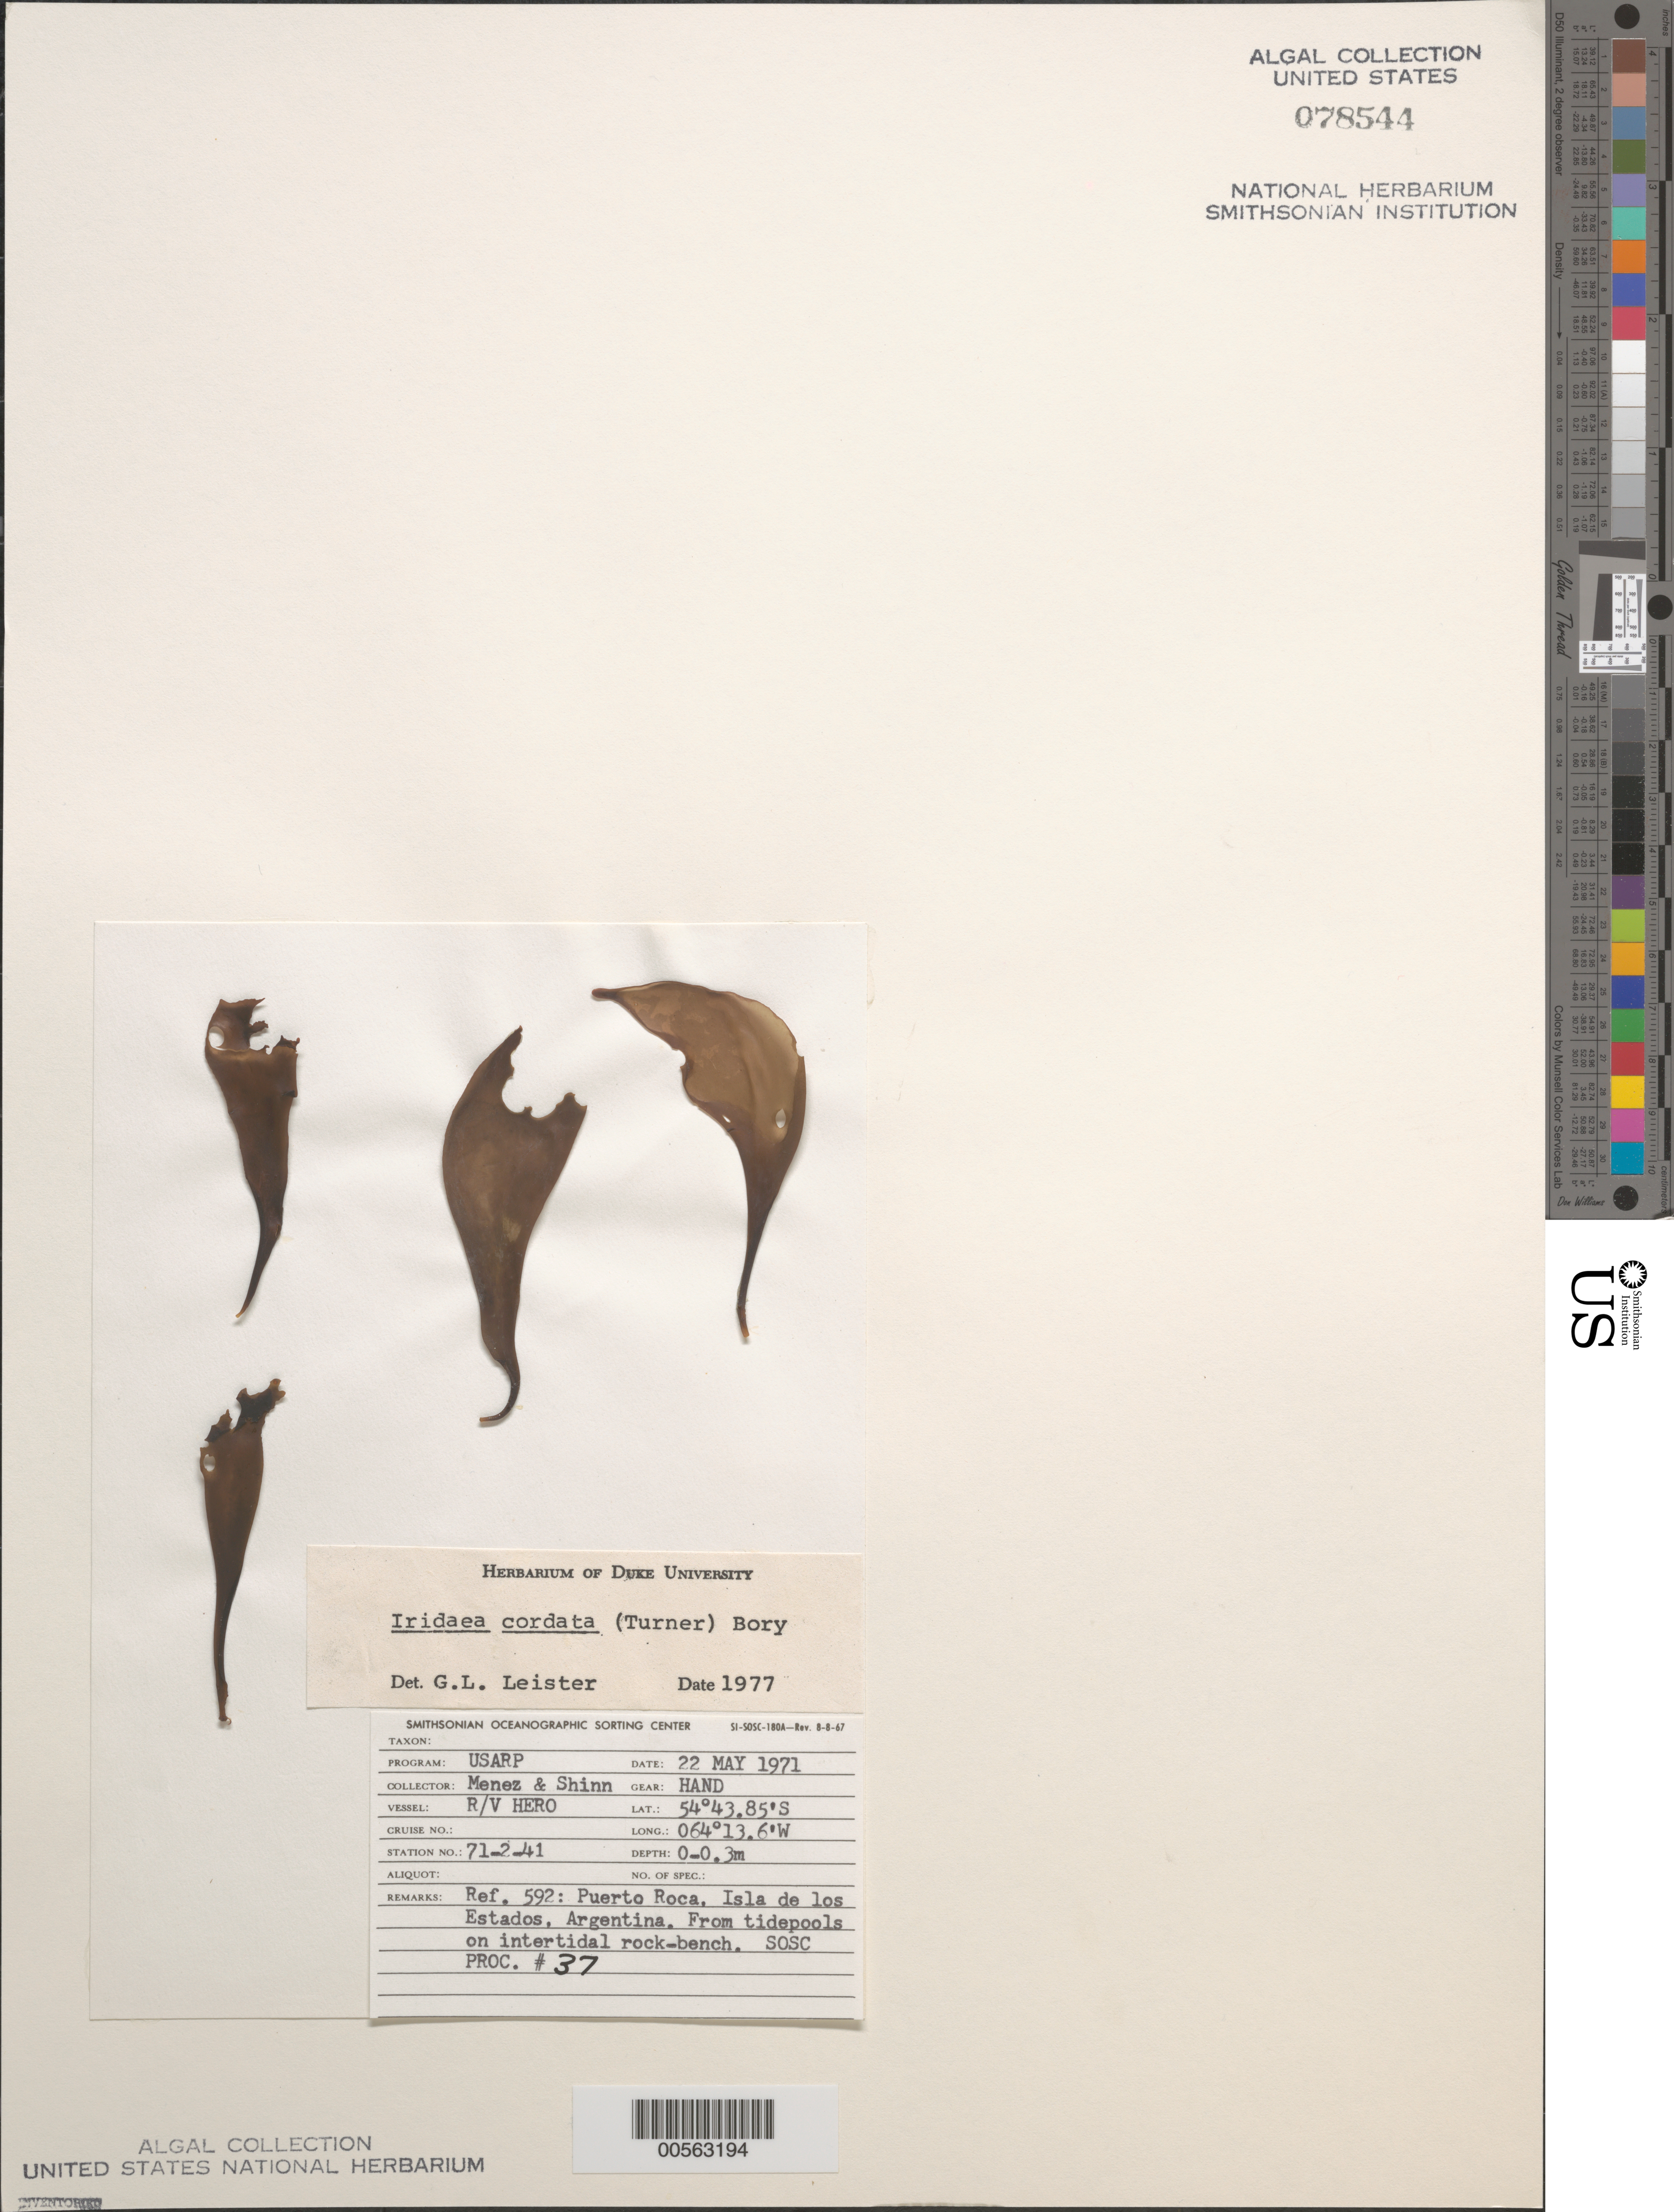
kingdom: Plantae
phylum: Rhodophyta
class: Florideophyceae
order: Gigartinales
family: Gigartinaceae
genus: Iridaea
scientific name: Iridaea cordata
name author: (Turner) Bory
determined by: Leister, G. L.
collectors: Meñez & -. Shinn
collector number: Station 71-2-41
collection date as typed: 22 May 1971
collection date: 1971-05-22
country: Argentina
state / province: Tierra del Fuego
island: Isla de los Estados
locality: Puerto Roca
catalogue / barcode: US 78544